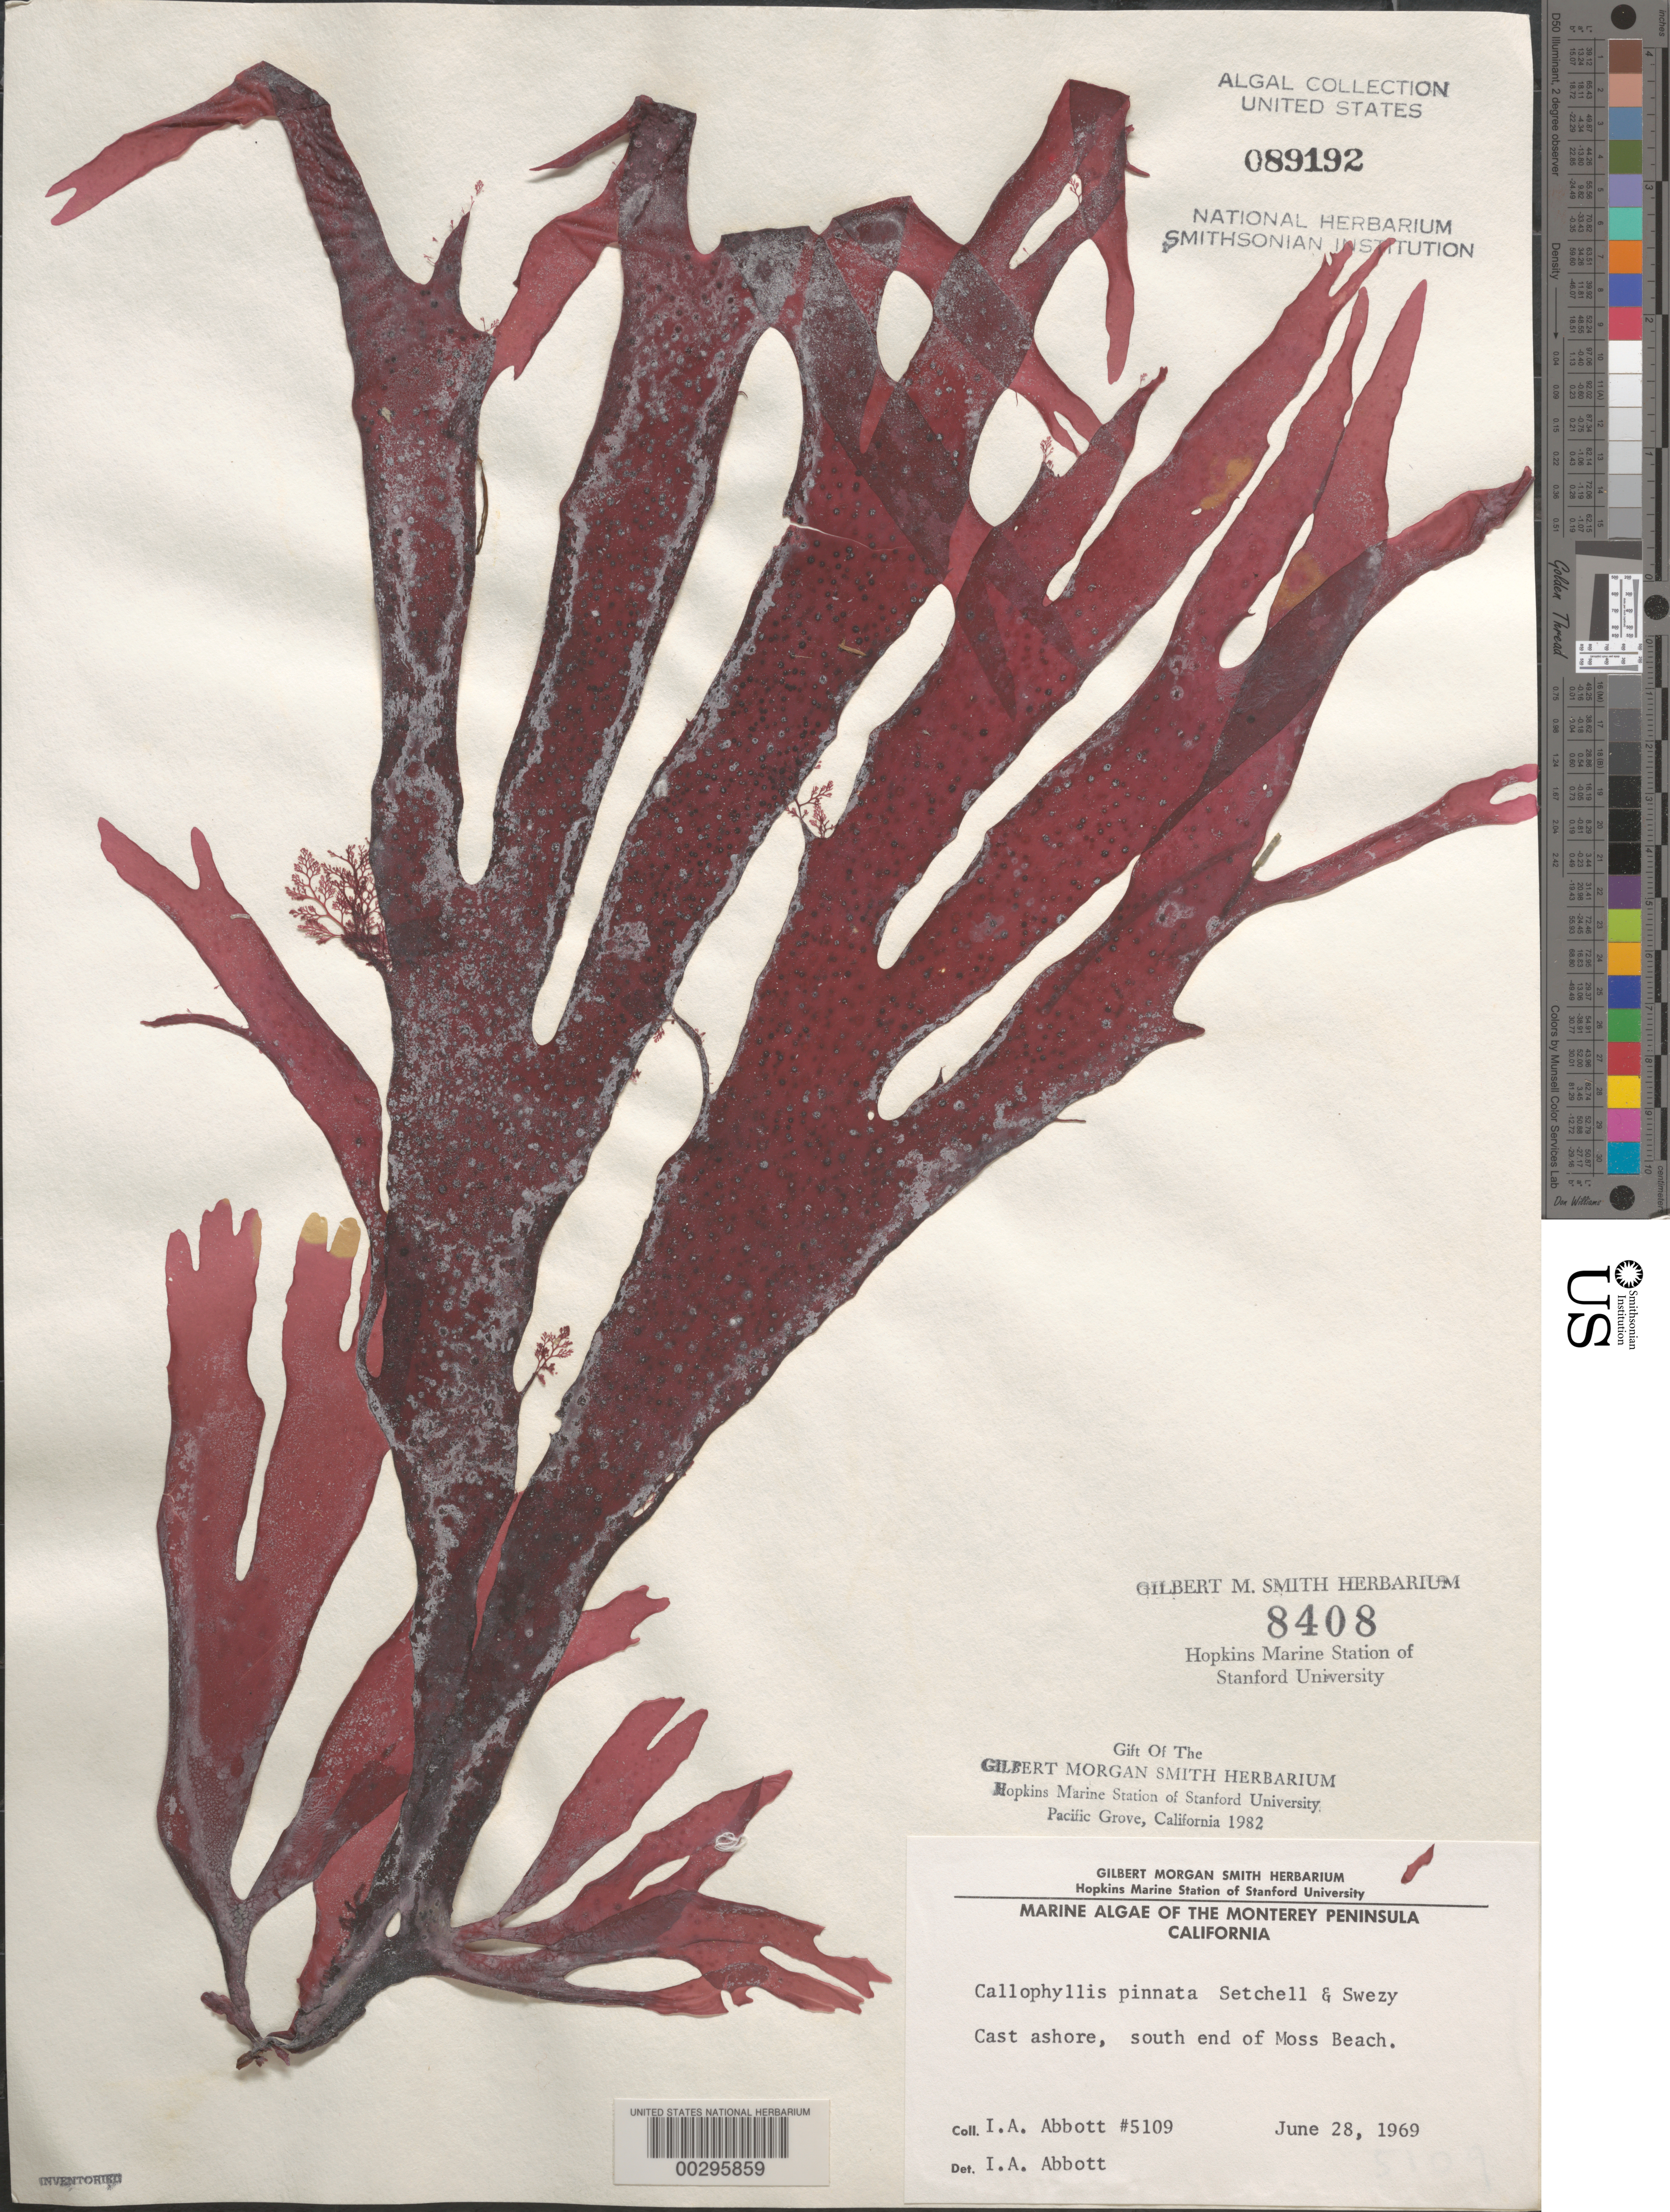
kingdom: Plantae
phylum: Rhodophyta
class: Florideophyceae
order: Gigartinales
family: Kallymeniaceae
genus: Callophyllis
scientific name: Callophyllis pinnata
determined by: Abbott, Isabella A.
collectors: I. A. Abbott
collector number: IAA 5109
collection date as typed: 28 Jun 1969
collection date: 1969-06-28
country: United States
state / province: California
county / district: Monterey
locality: Moss Beach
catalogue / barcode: US 89192